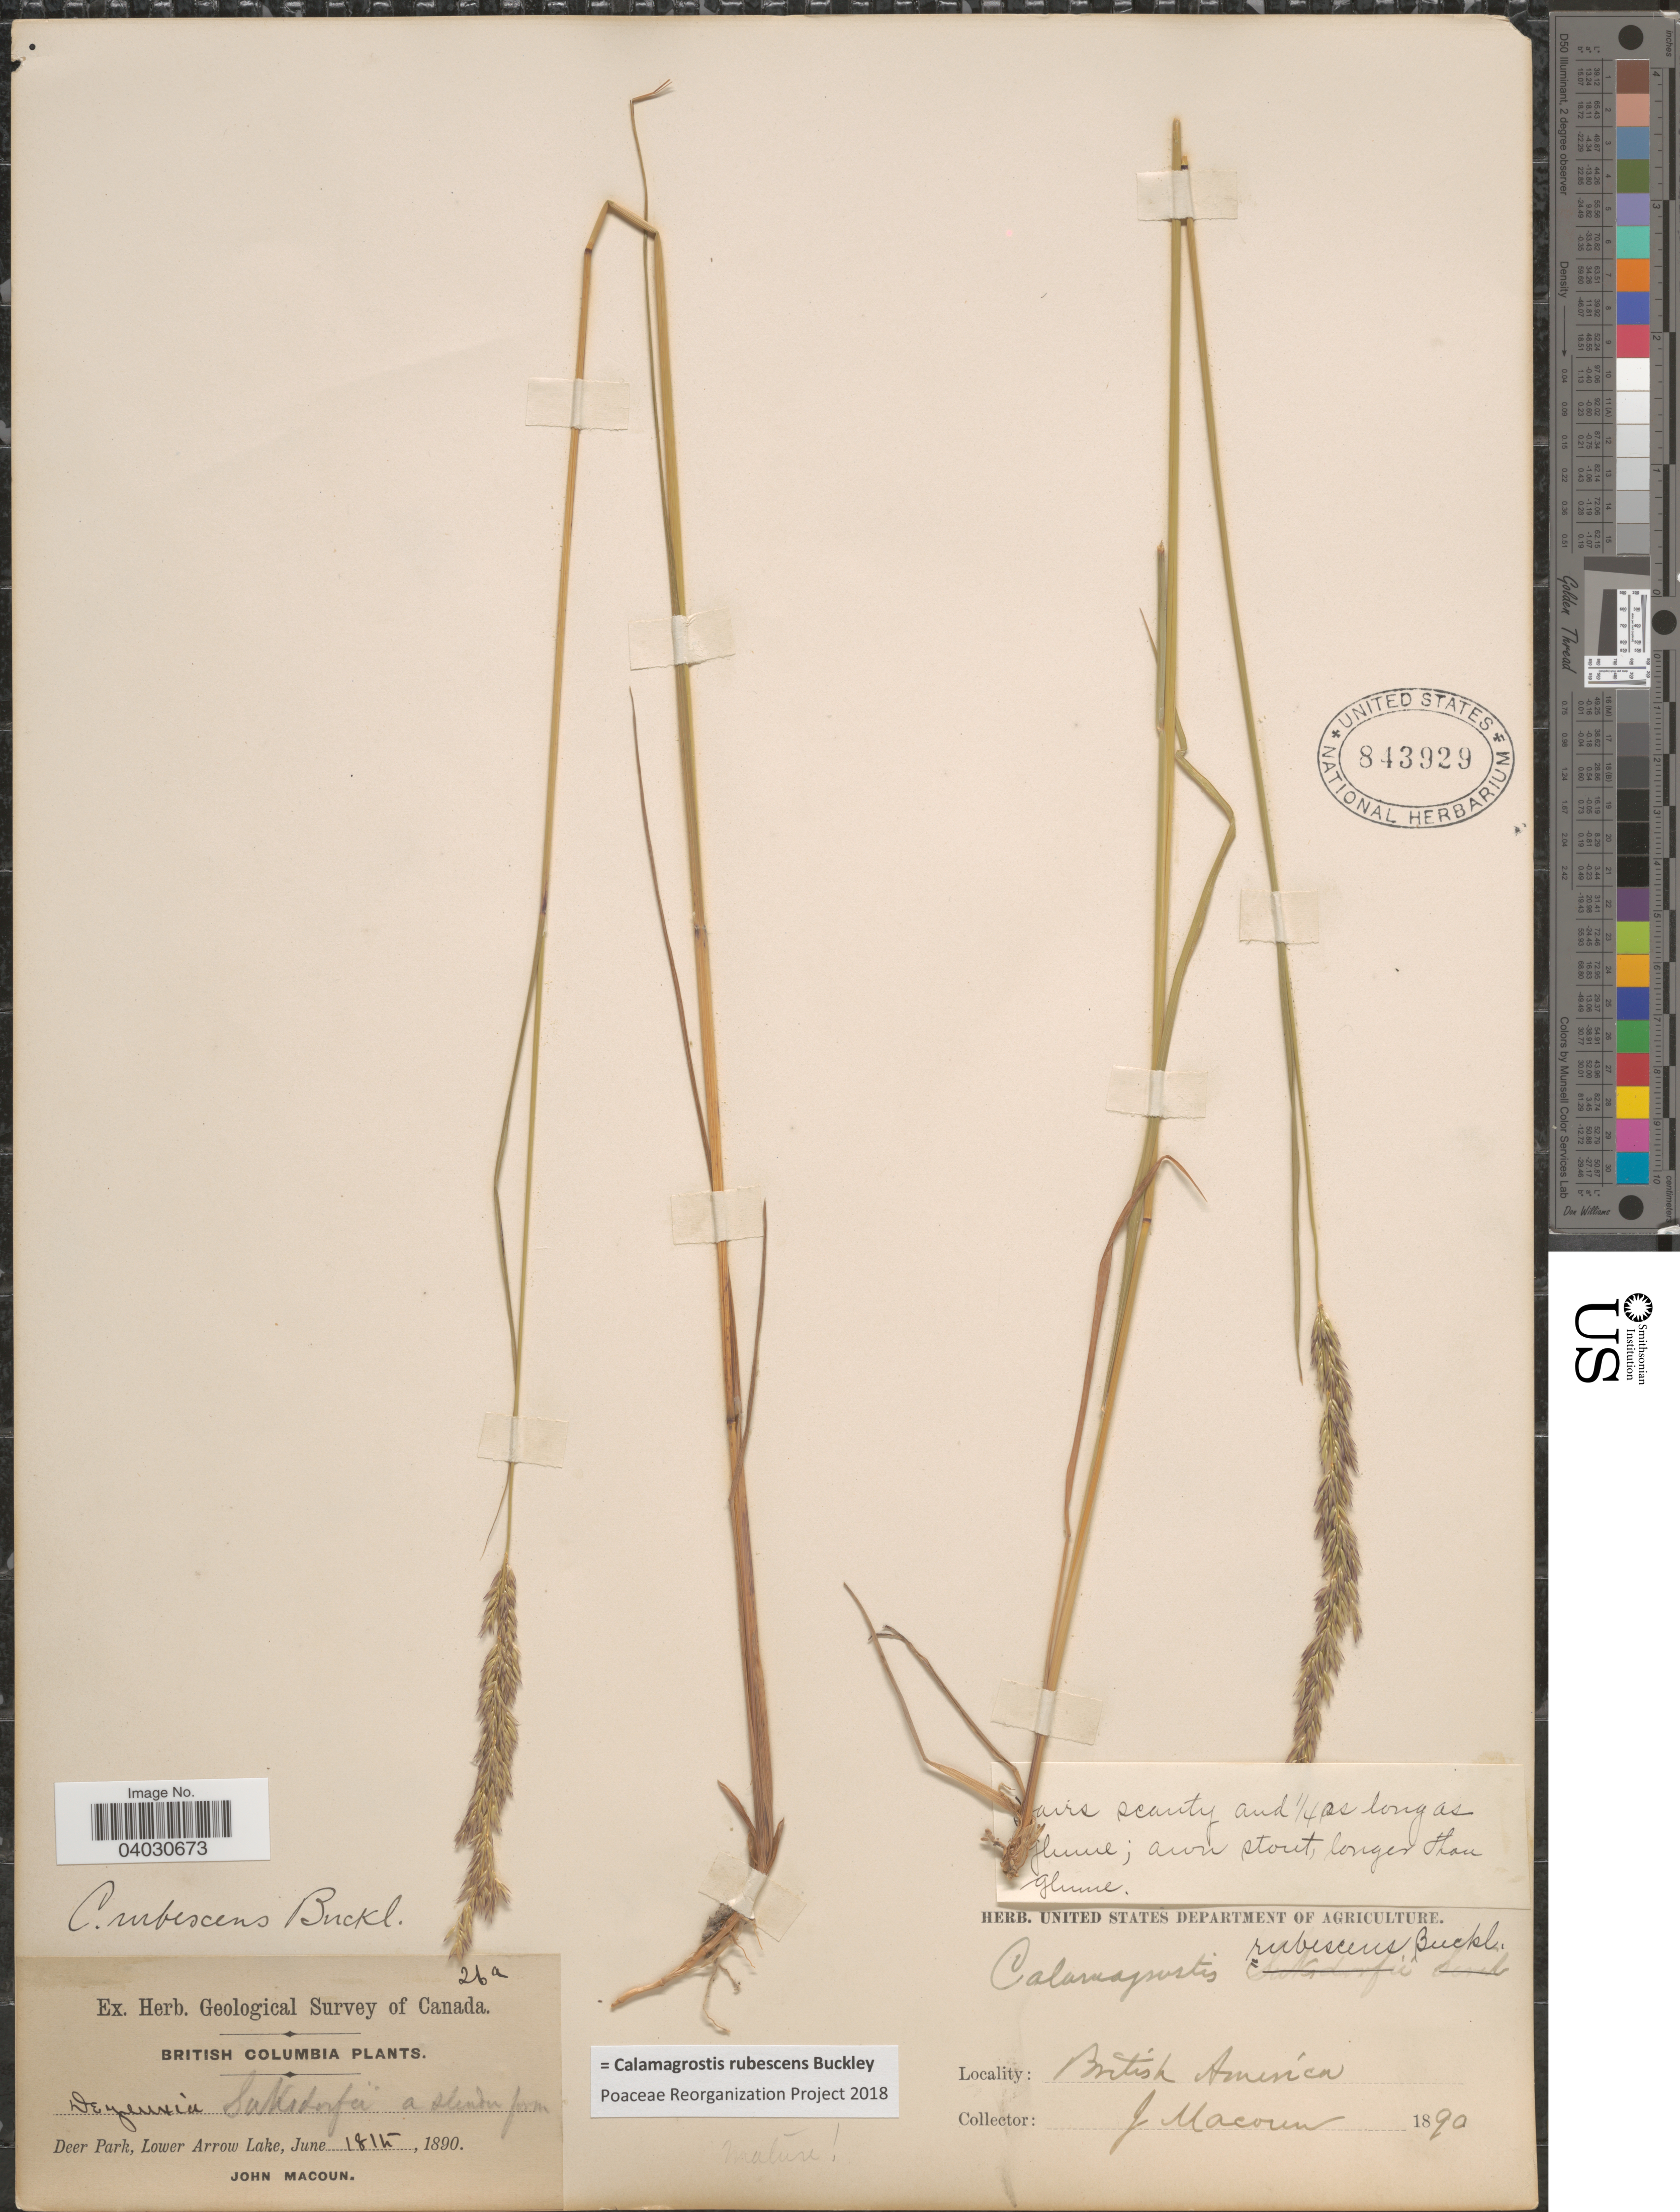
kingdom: Plantae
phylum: Tracheophyta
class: Liliopsida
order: Poales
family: Poaceae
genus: Calamagrostis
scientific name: Calamagrostis rubescens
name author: Buckley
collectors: J. Macoun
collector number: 26a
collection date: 1890-06-18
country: Canada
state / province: British Columbia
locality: Deer Park, Lower Arrow Lake. British America.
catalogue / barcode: US 843929